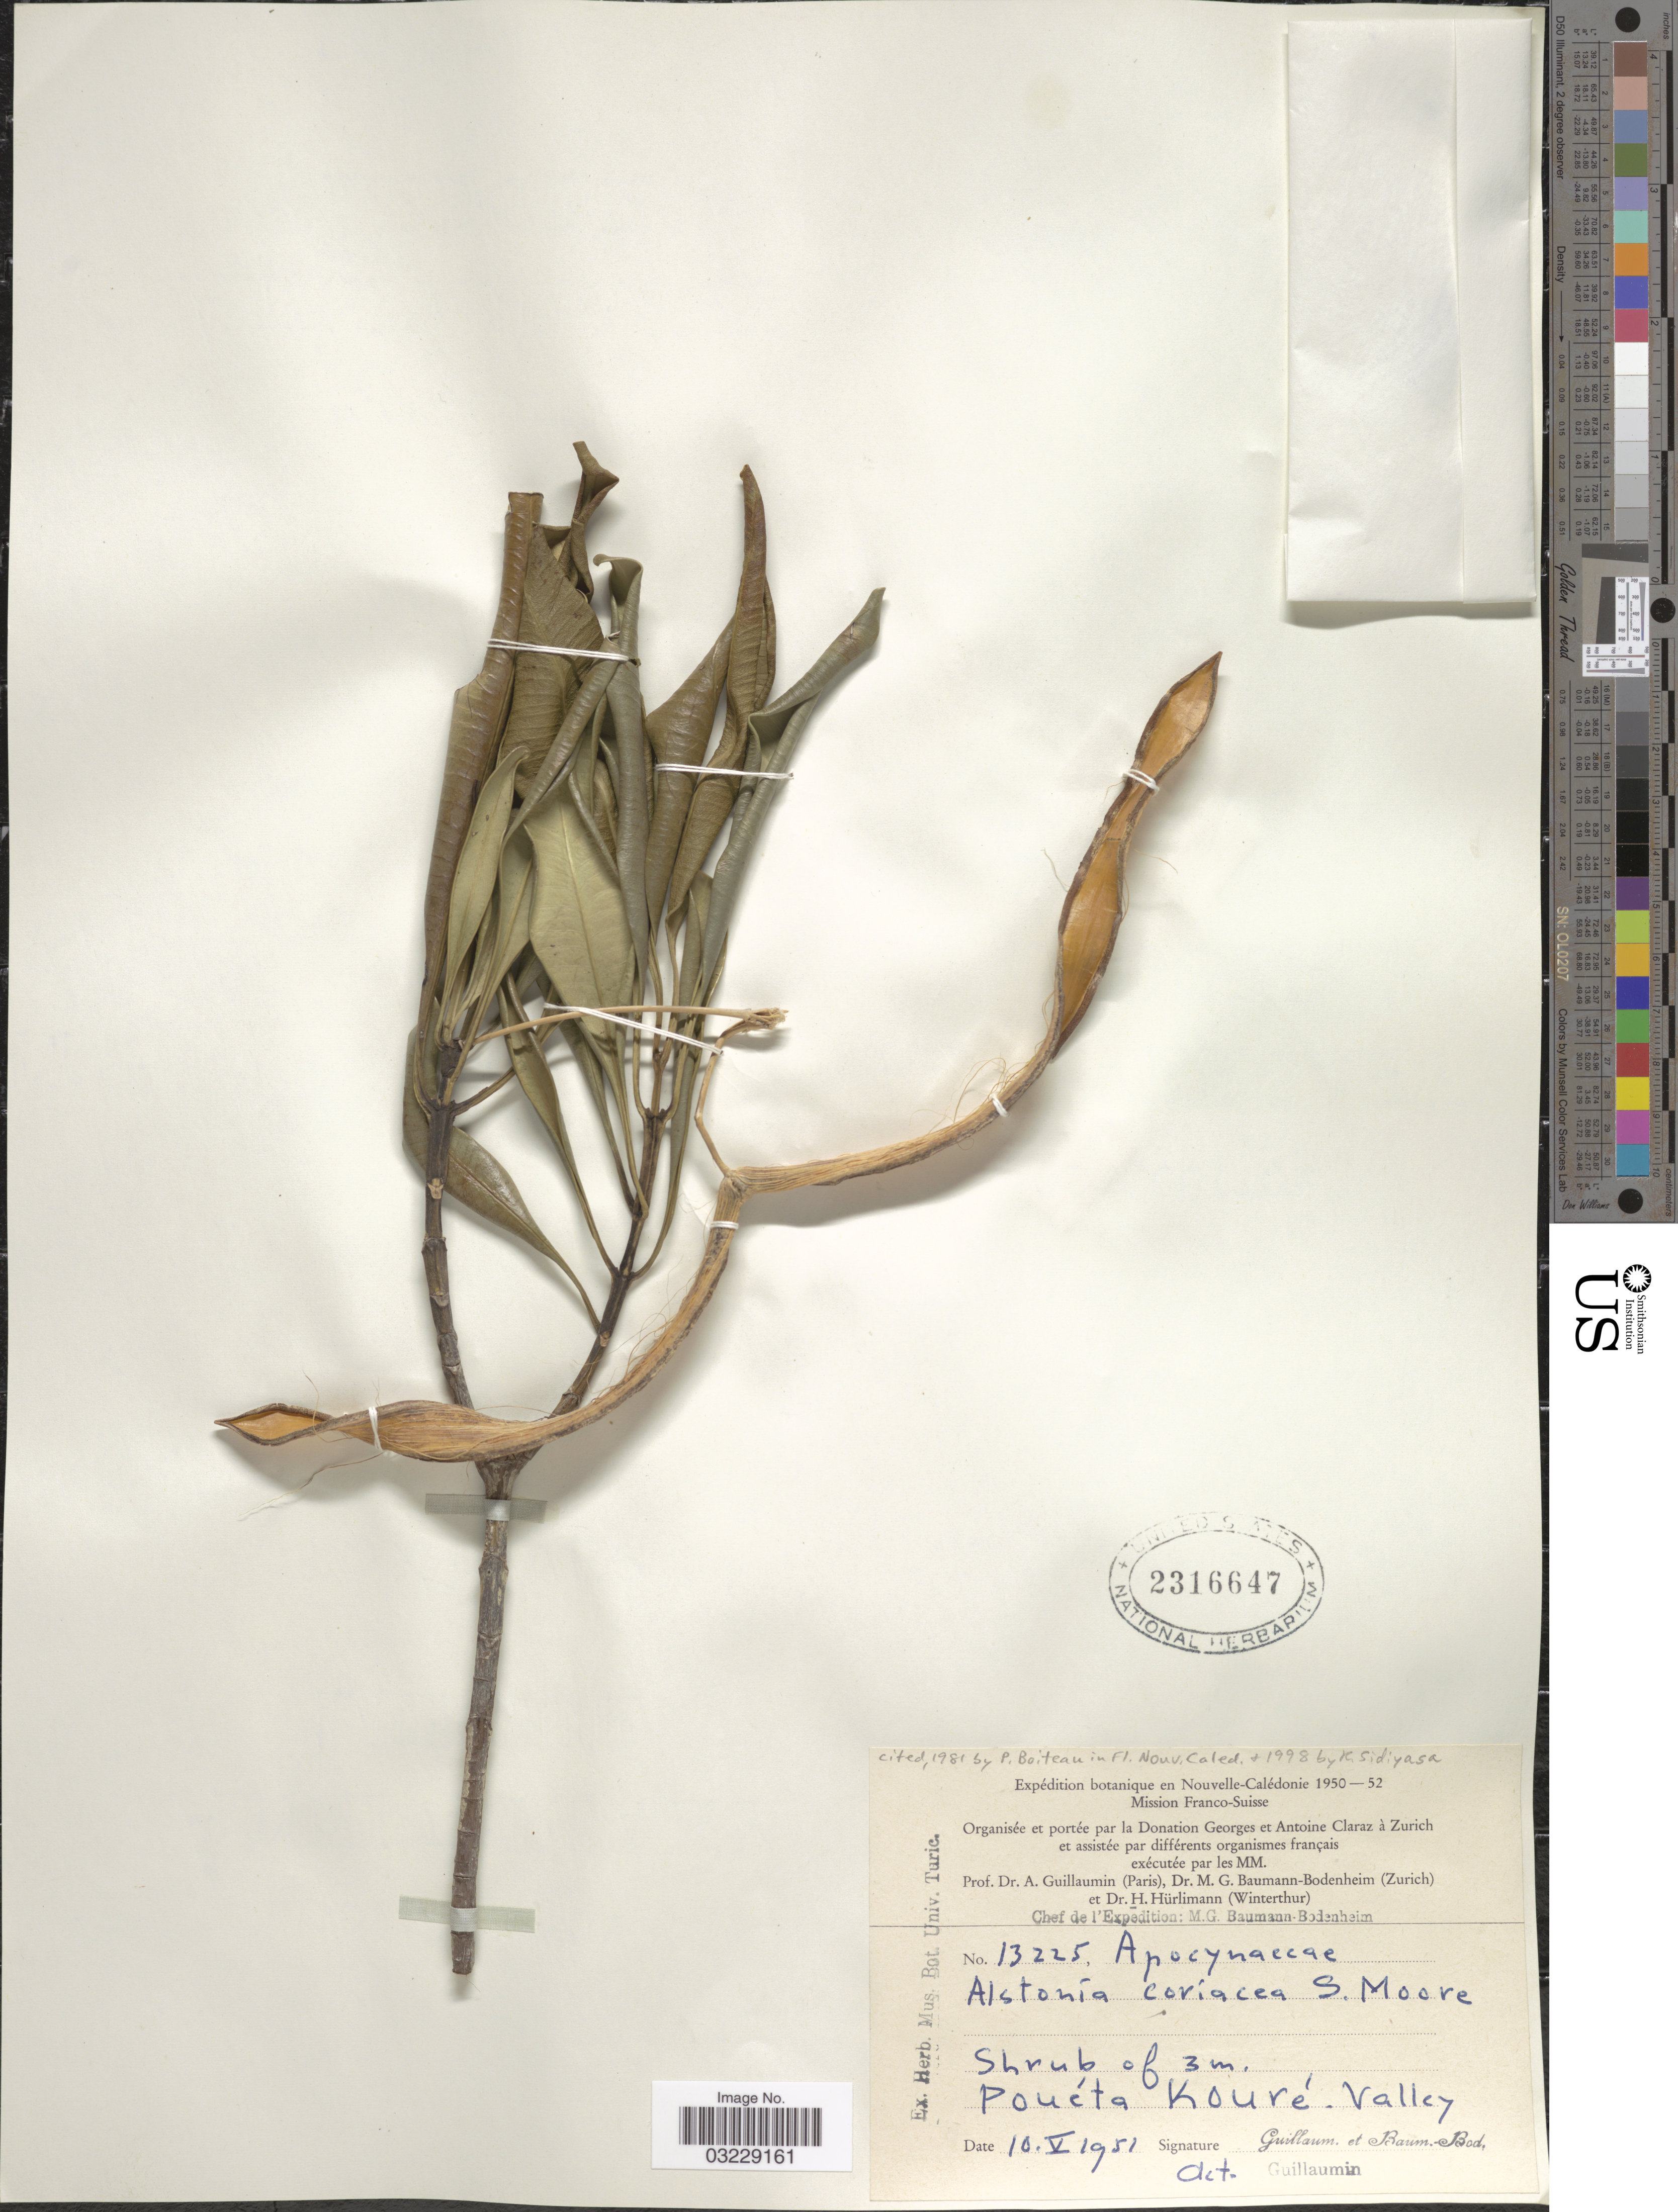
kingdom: Plantae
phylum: Tracheophyta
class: Magnoliopsida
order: Gentianales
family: Apocynaceae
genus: Alstonia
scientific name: Alstonia coriacea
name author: Pancher ex S. Moore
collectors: A. Guillaumin & M. G. Baumann-Bodenheim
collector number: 13225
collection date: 1951-05-10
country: New Caledonia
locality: Pouéta Kouré. Valley.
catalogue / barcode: US 2316647